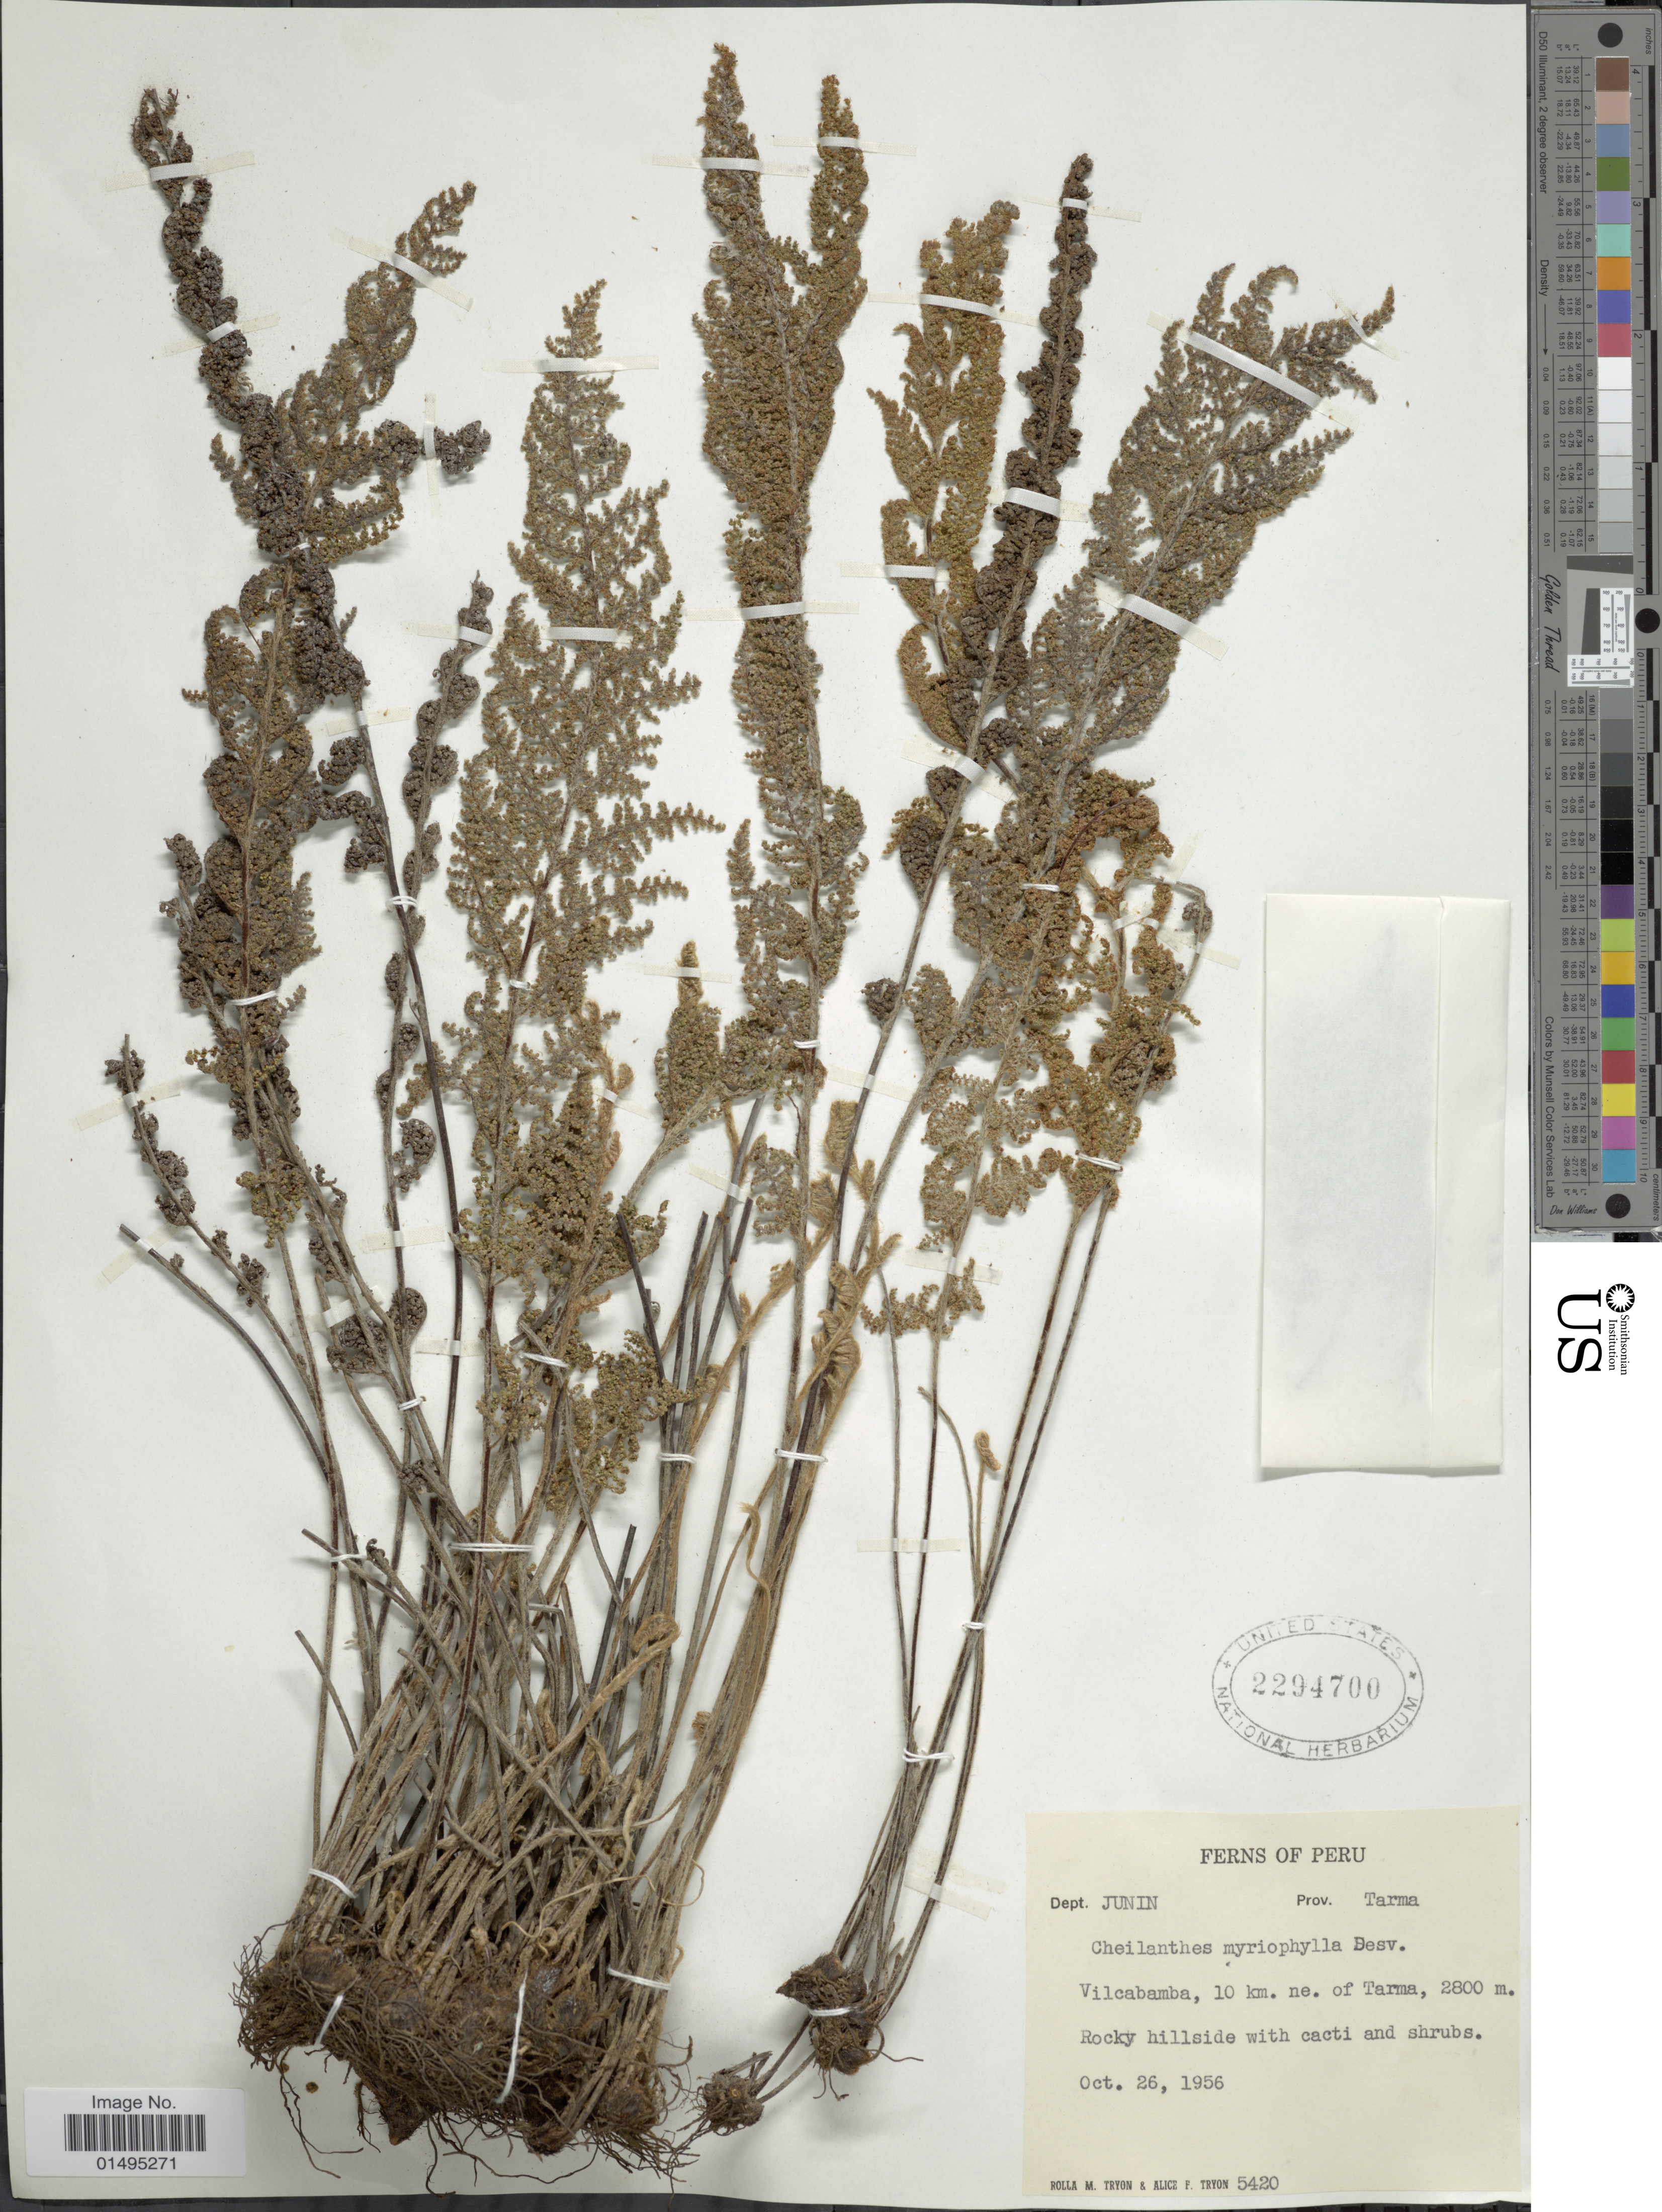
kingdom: Plantae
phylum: Tracheophyta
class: Polypodiopsida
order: Polypodiales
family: Pteridaceae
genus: Myriopteris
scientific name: Myriopteris myriophylla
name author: (Desv.) J. Sm.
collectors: R. M. Tryon & A. F. Tryon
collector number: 5420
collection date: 1956-10-26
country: Peru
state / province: Junín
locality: Ferns of Peru, Dept. Junin, Prov. Peru. Vilcabamba, 10 km. ne. of Tarma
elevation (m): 2800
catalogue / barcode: US 2294700